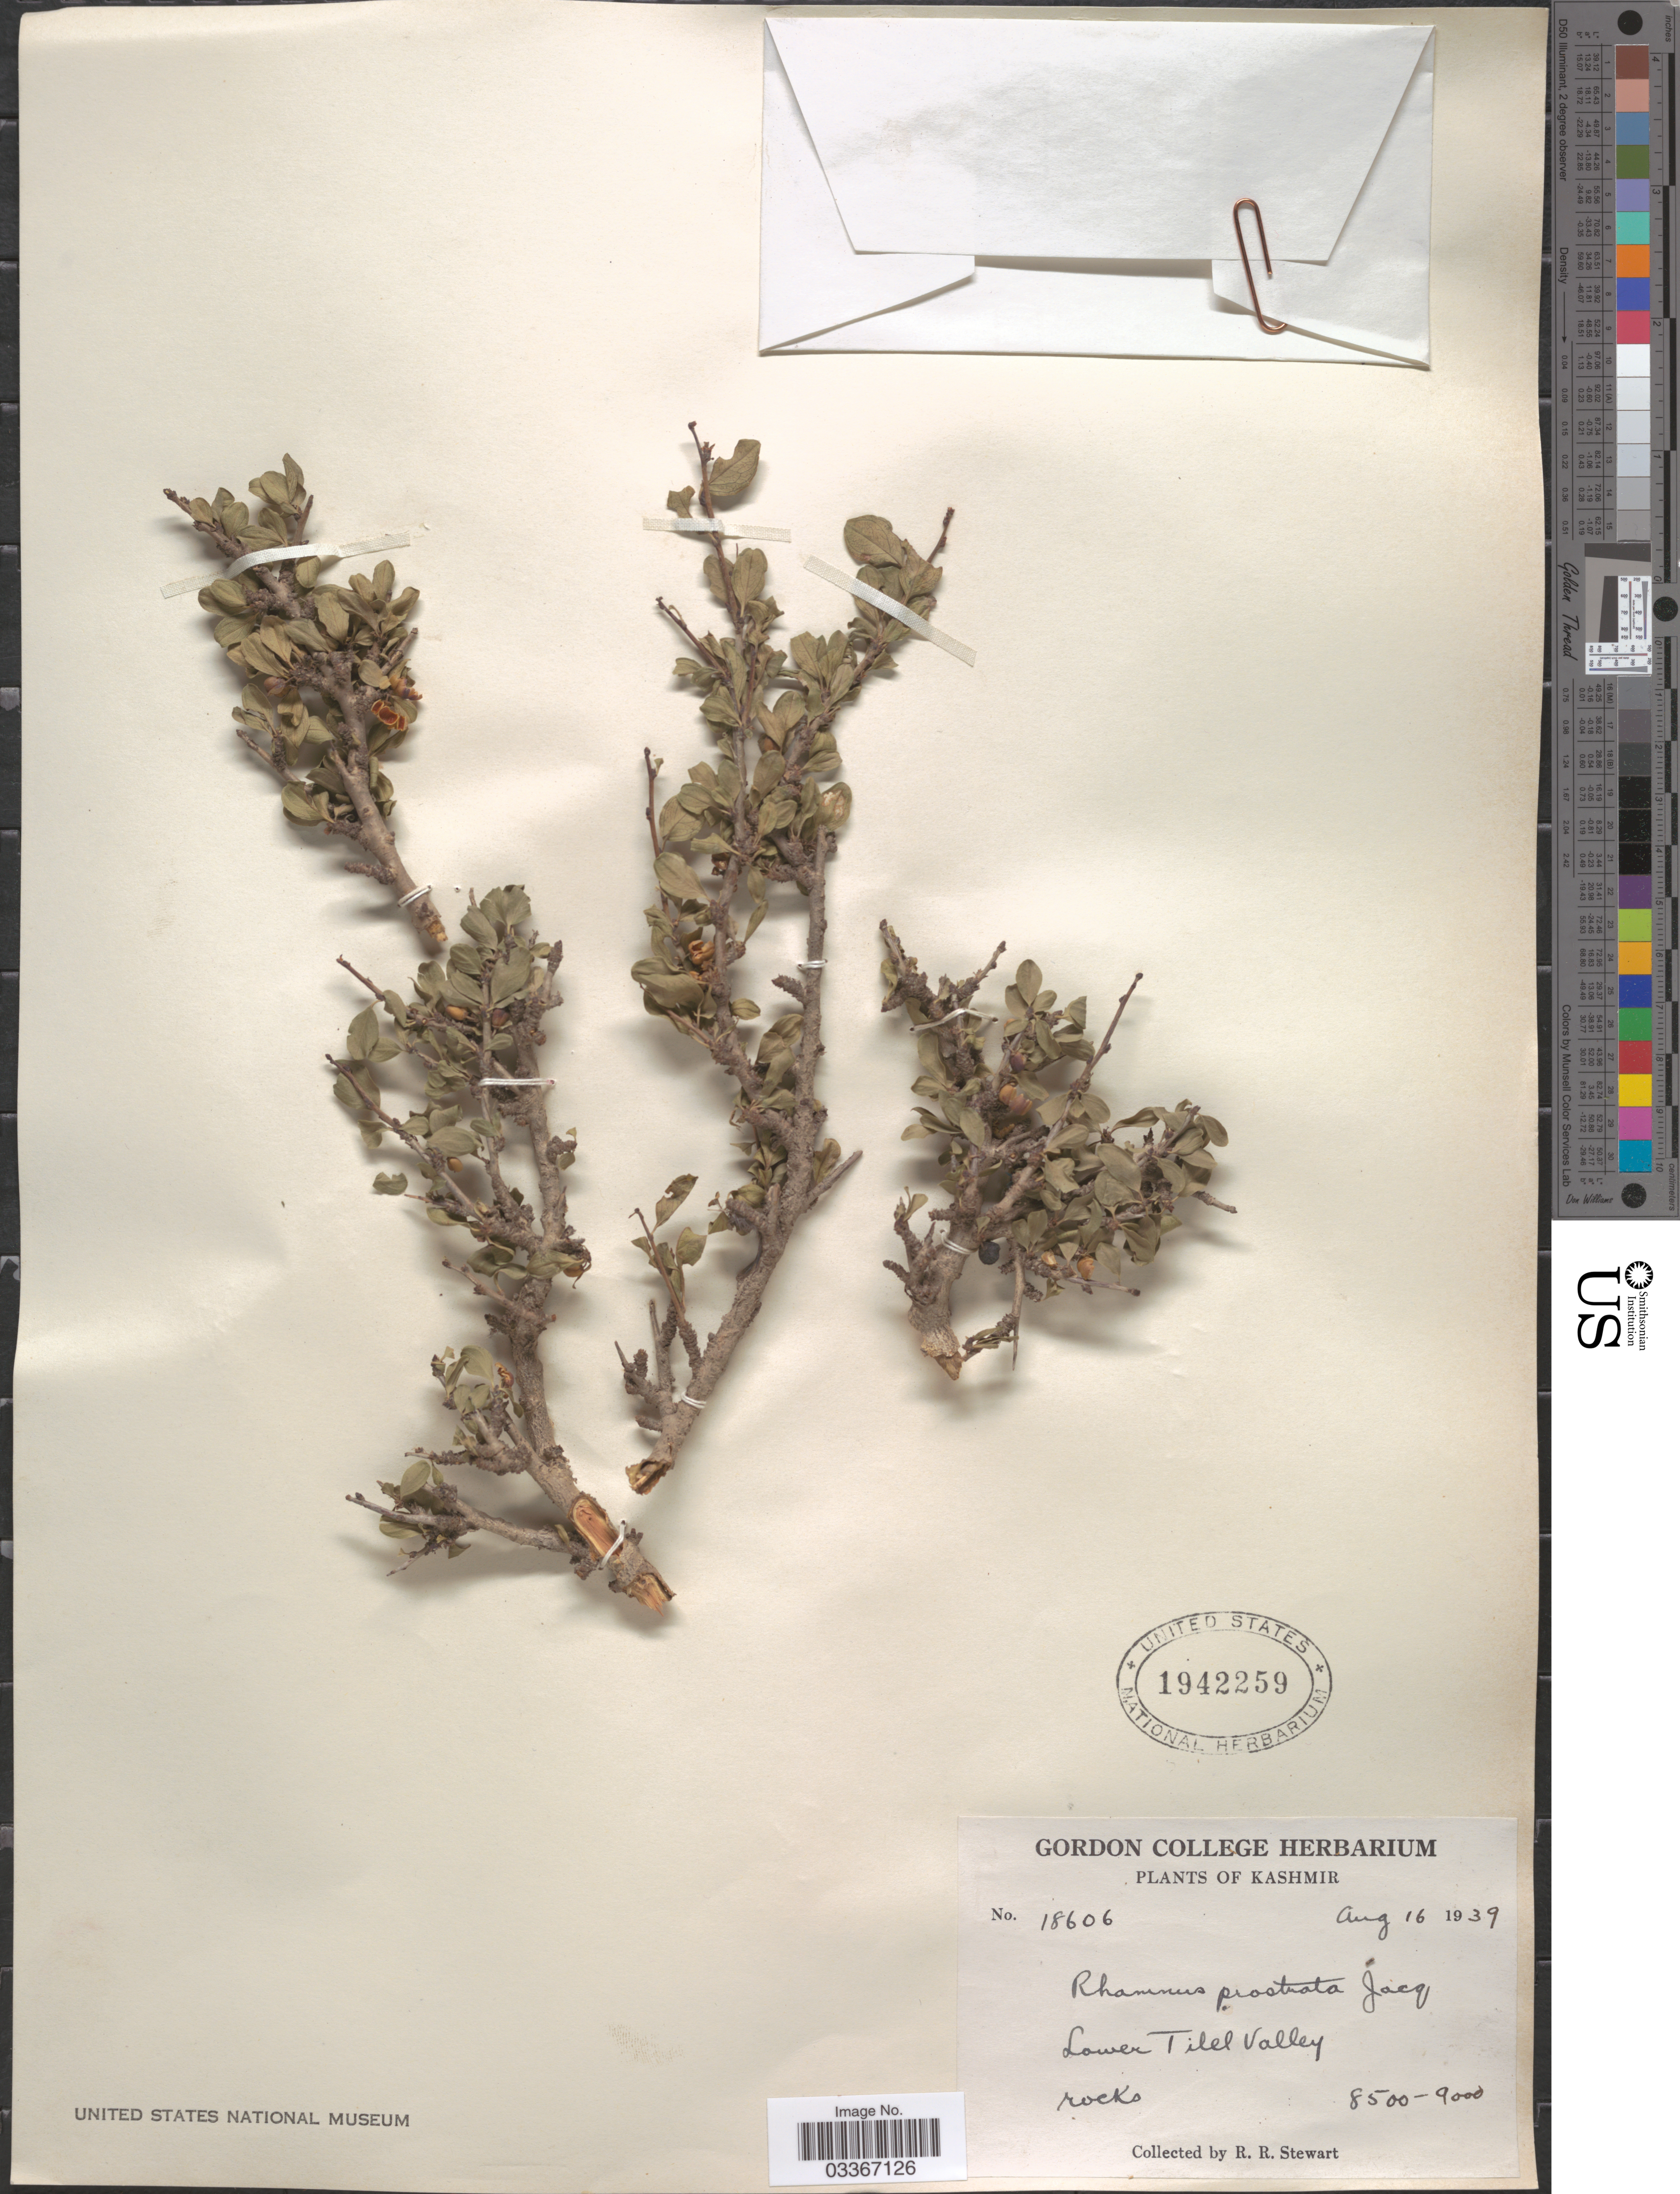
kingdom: Plantae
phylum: Tracheophyta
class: Magnoliopsida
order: Rosales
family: Rhamnaceae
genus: Rhamnus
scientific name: Rhamnus prostrata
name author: Jacq.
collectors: R. Stewart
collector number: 18606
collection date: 1939-08-16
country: India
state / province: Jammu and Kashmir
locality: Kashmir. Lower Tilel Valley.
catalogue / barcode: US 1942259